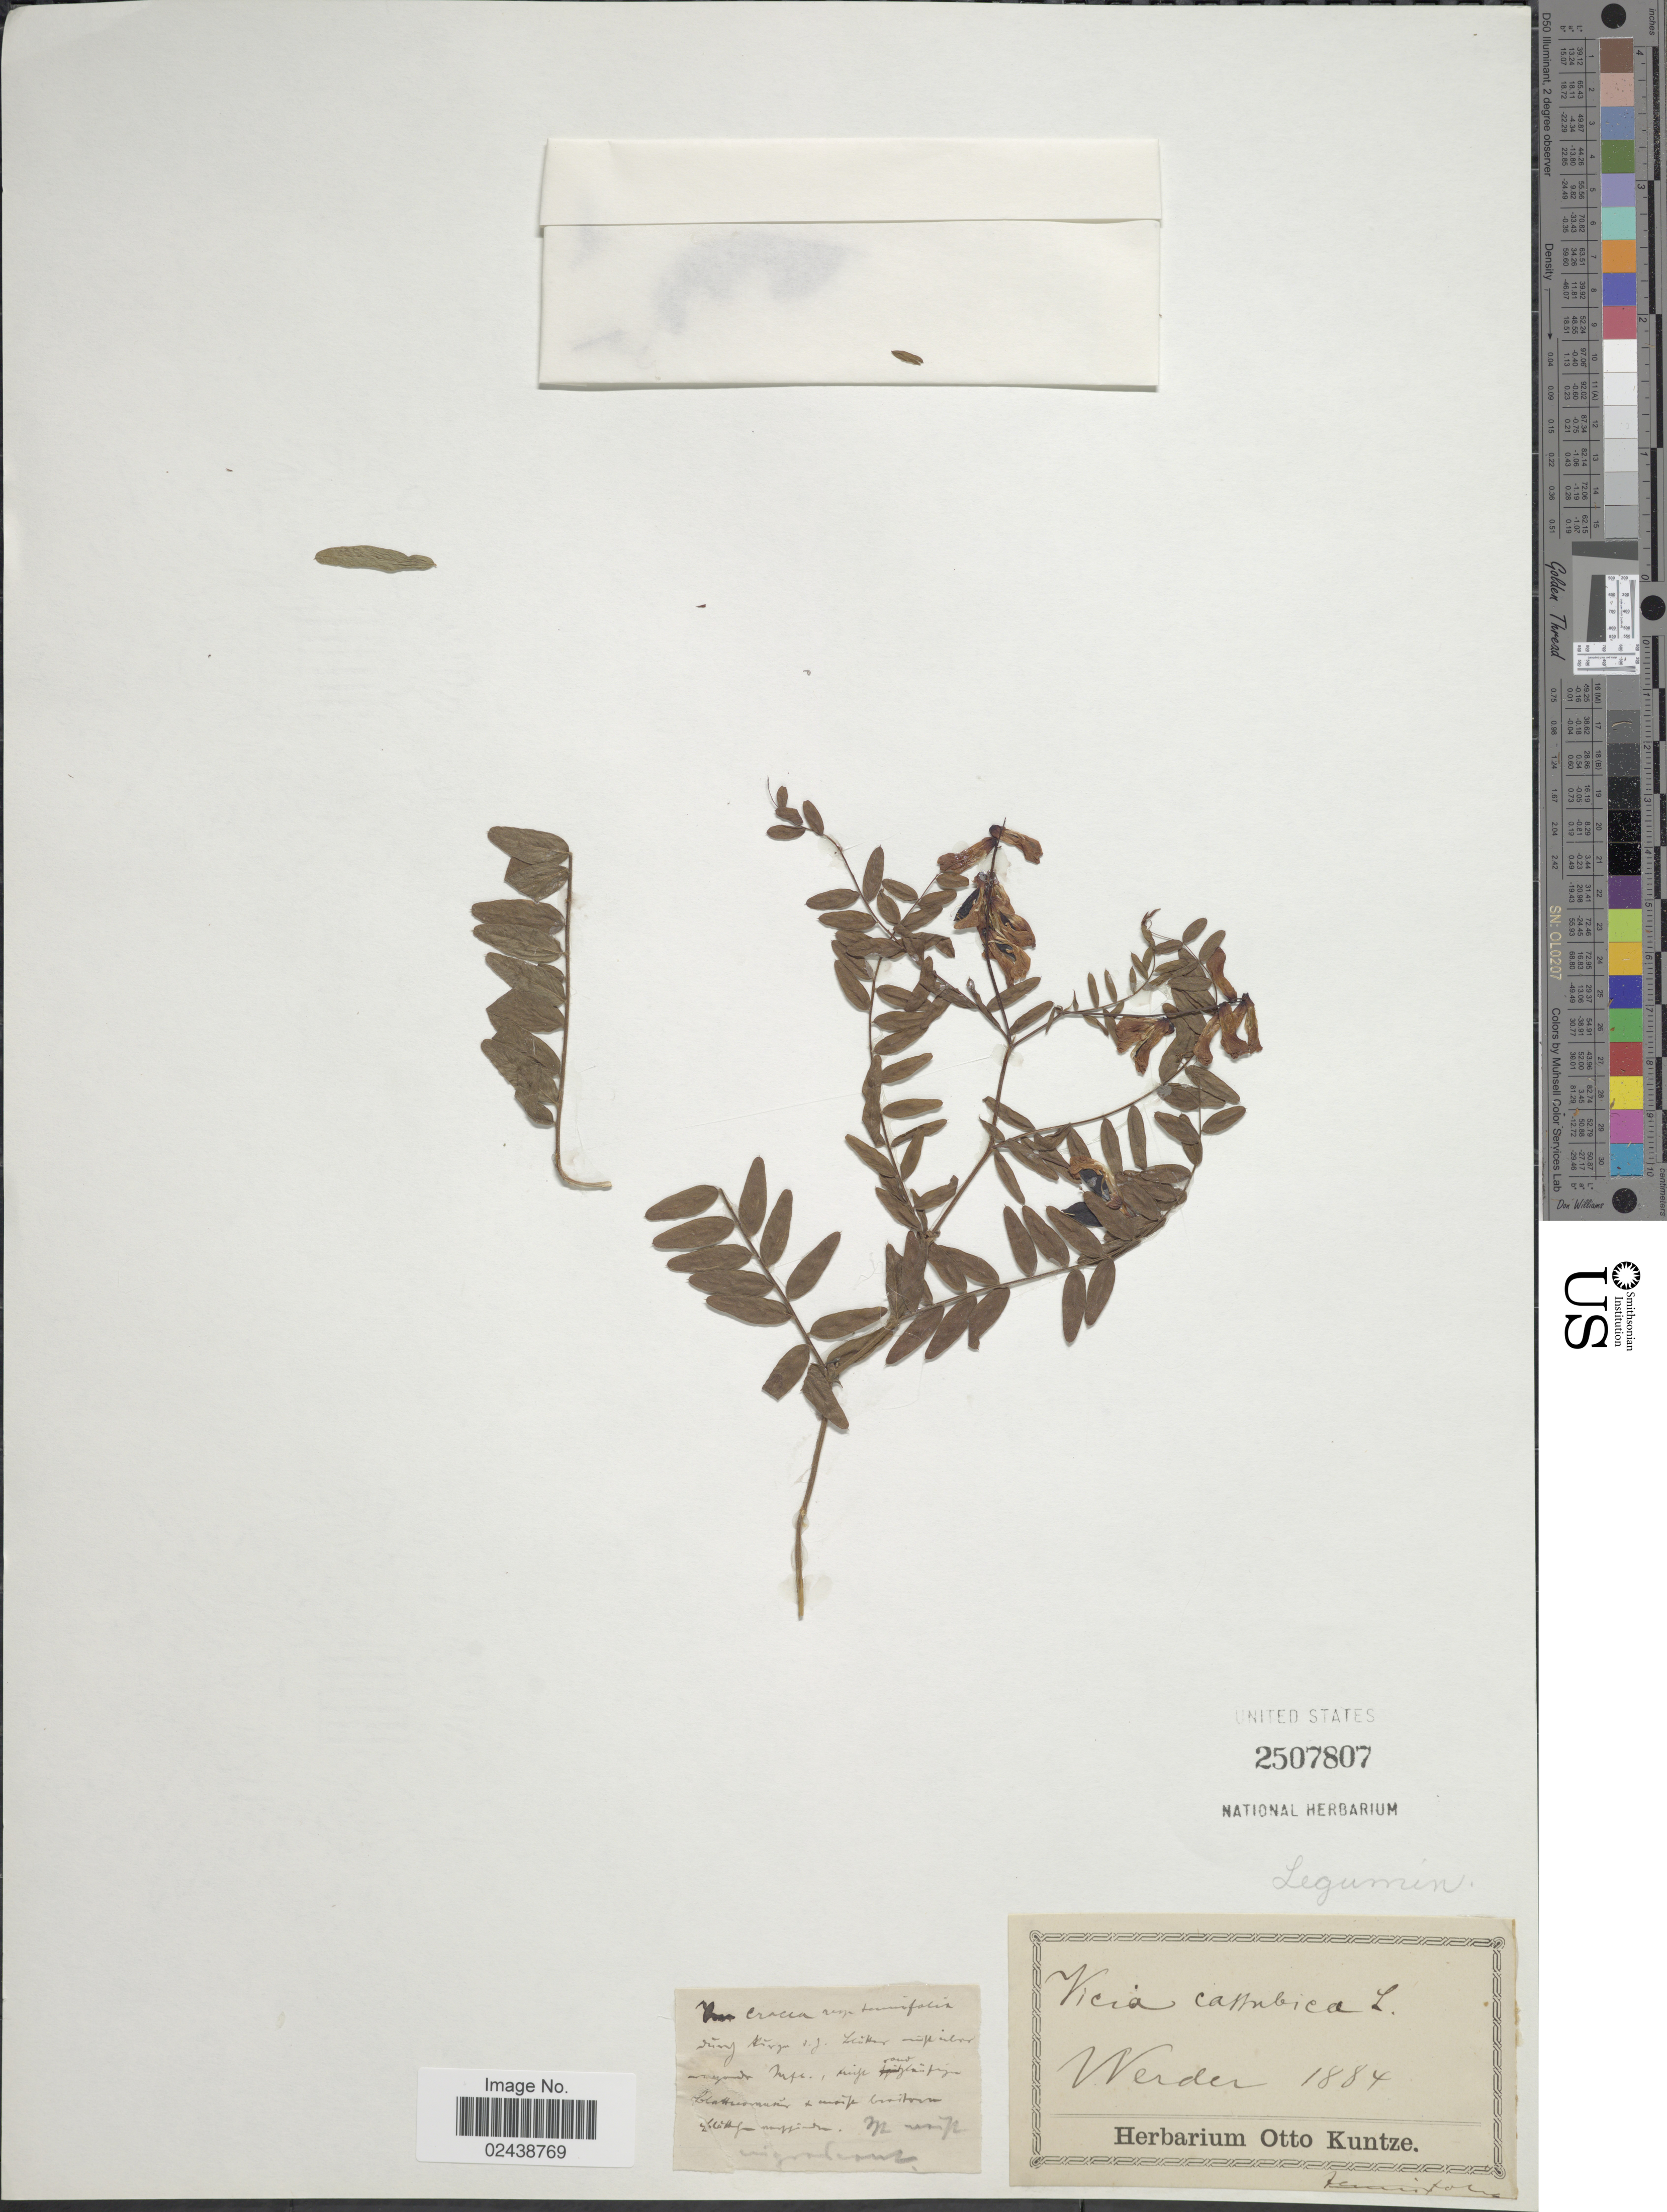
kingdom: Plantae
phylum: Tracheophyta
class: Magnoliopsida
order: Fabales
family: Fabaceae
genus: Vicia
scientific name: Vicia cracca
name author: L.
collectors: ex herb. Otto Kuntze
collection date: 1884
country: Germany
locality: Werder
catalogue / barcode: US 2507807